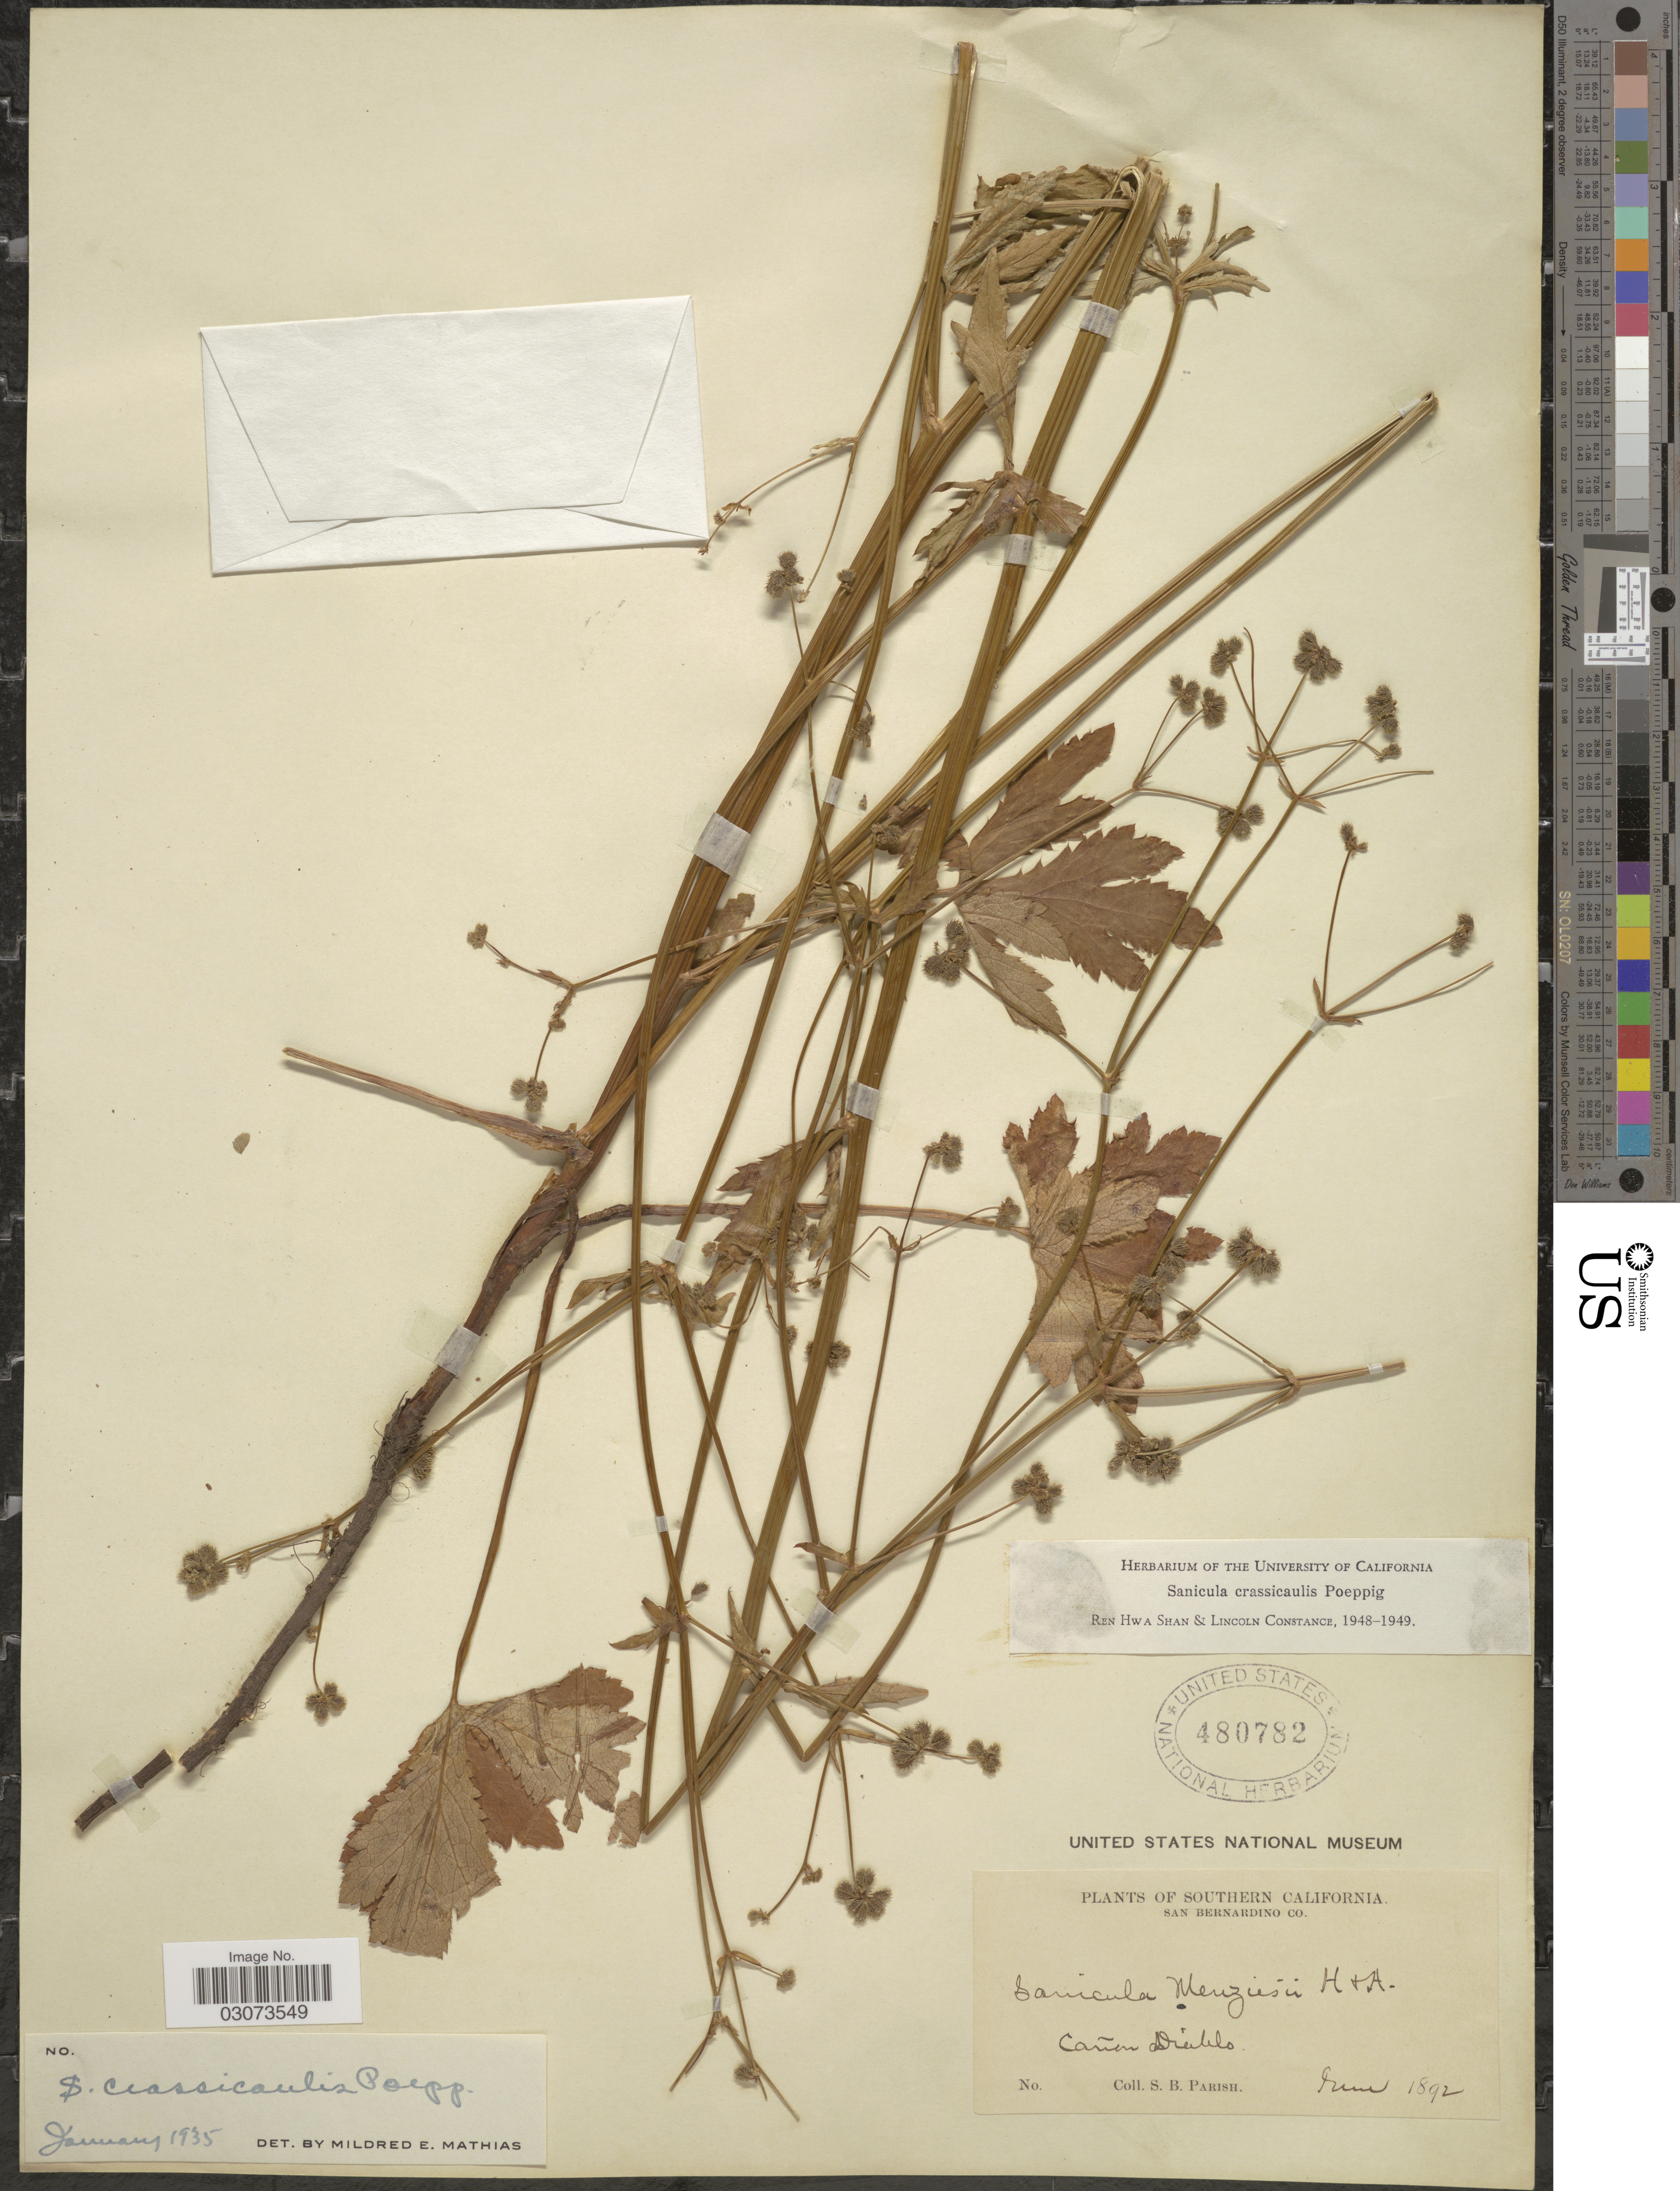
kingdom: Plantae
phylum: Tracheophyta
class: Magnoliopsida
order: Apiales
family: Apiaceae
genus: Sanicula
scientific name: Sanicula crassicaulis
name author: Poepp. ex DC.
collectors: S. B. Parish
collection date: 1892-06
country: United States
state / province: California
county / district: San Bernardino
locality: Southern California. San Bernardino Co. Cañon Diablo.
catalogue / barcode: US 480782